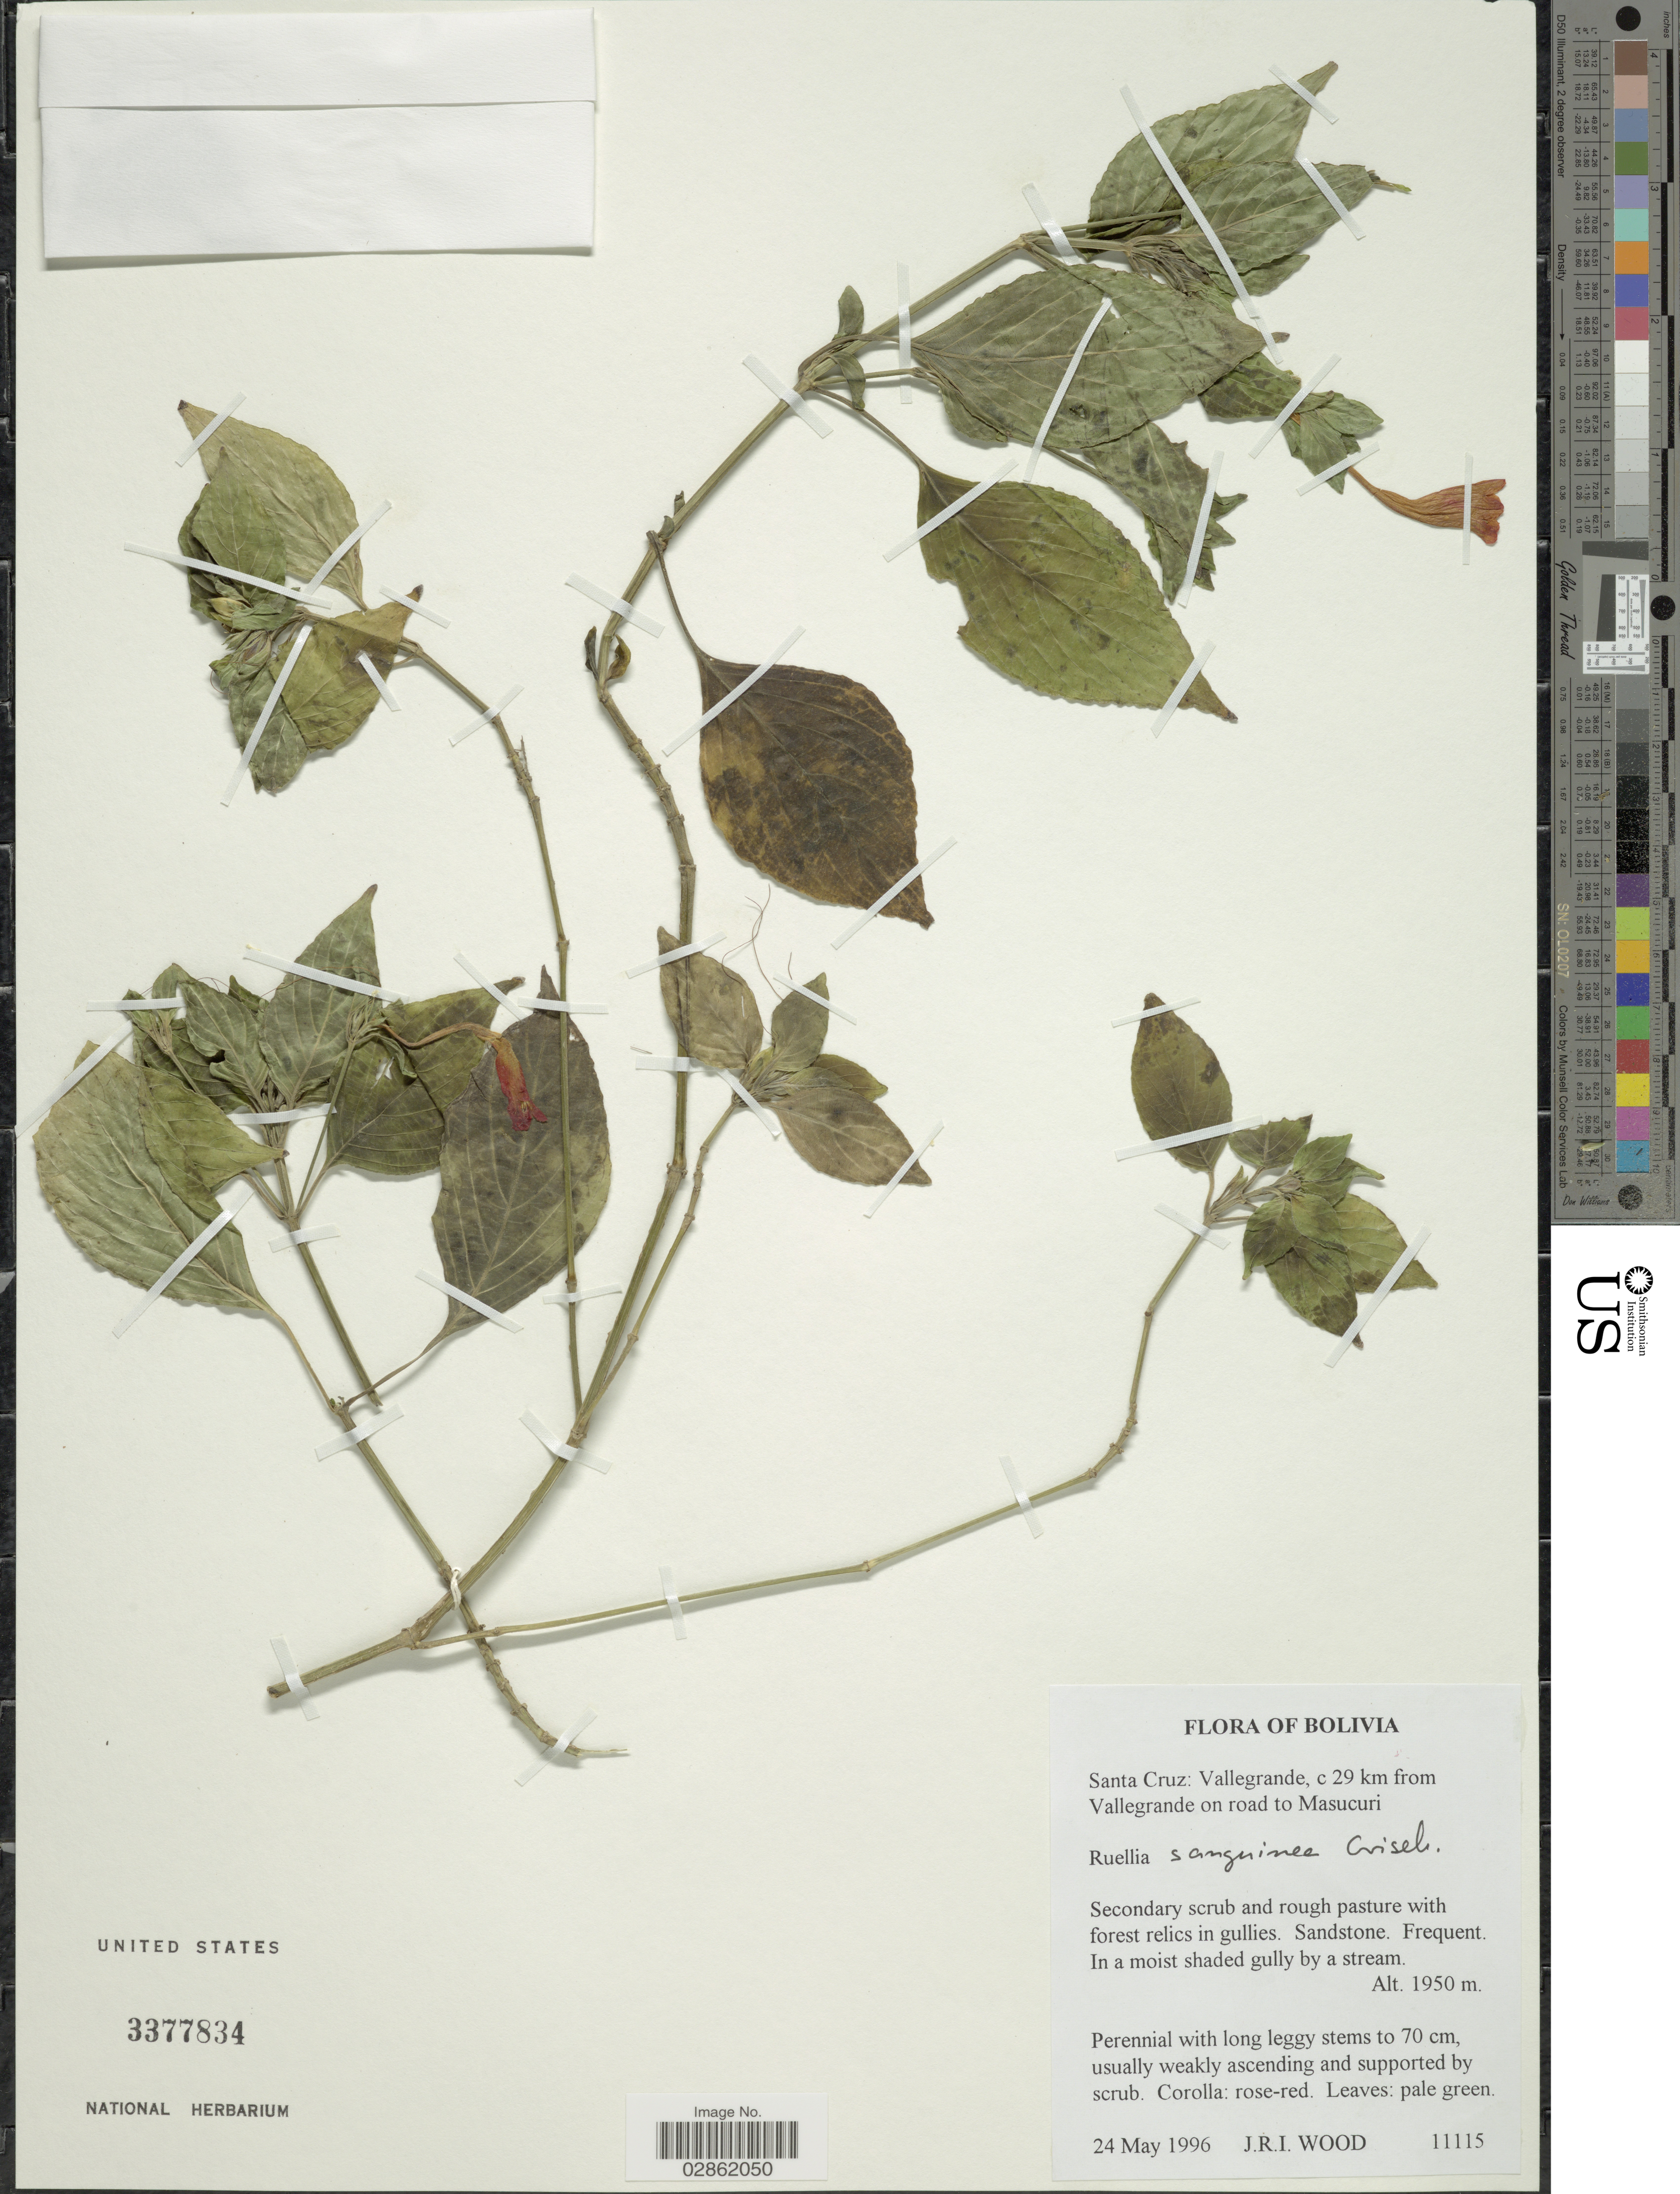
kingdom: Plantae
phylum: Tracheophyta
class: Magnoliopsida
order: Lamiales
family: Acanthaceae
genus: Ruellia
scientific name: Ruellia sanguinea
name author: Griseb.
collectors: J. R. I. Wood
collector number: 11115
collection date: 1996-05-24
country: Bolivia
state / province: Santa Cruz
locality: Vallegrande, c 29 km from Vallegrande on road to Masucuri.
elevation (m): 1950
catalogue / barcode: US 3377834